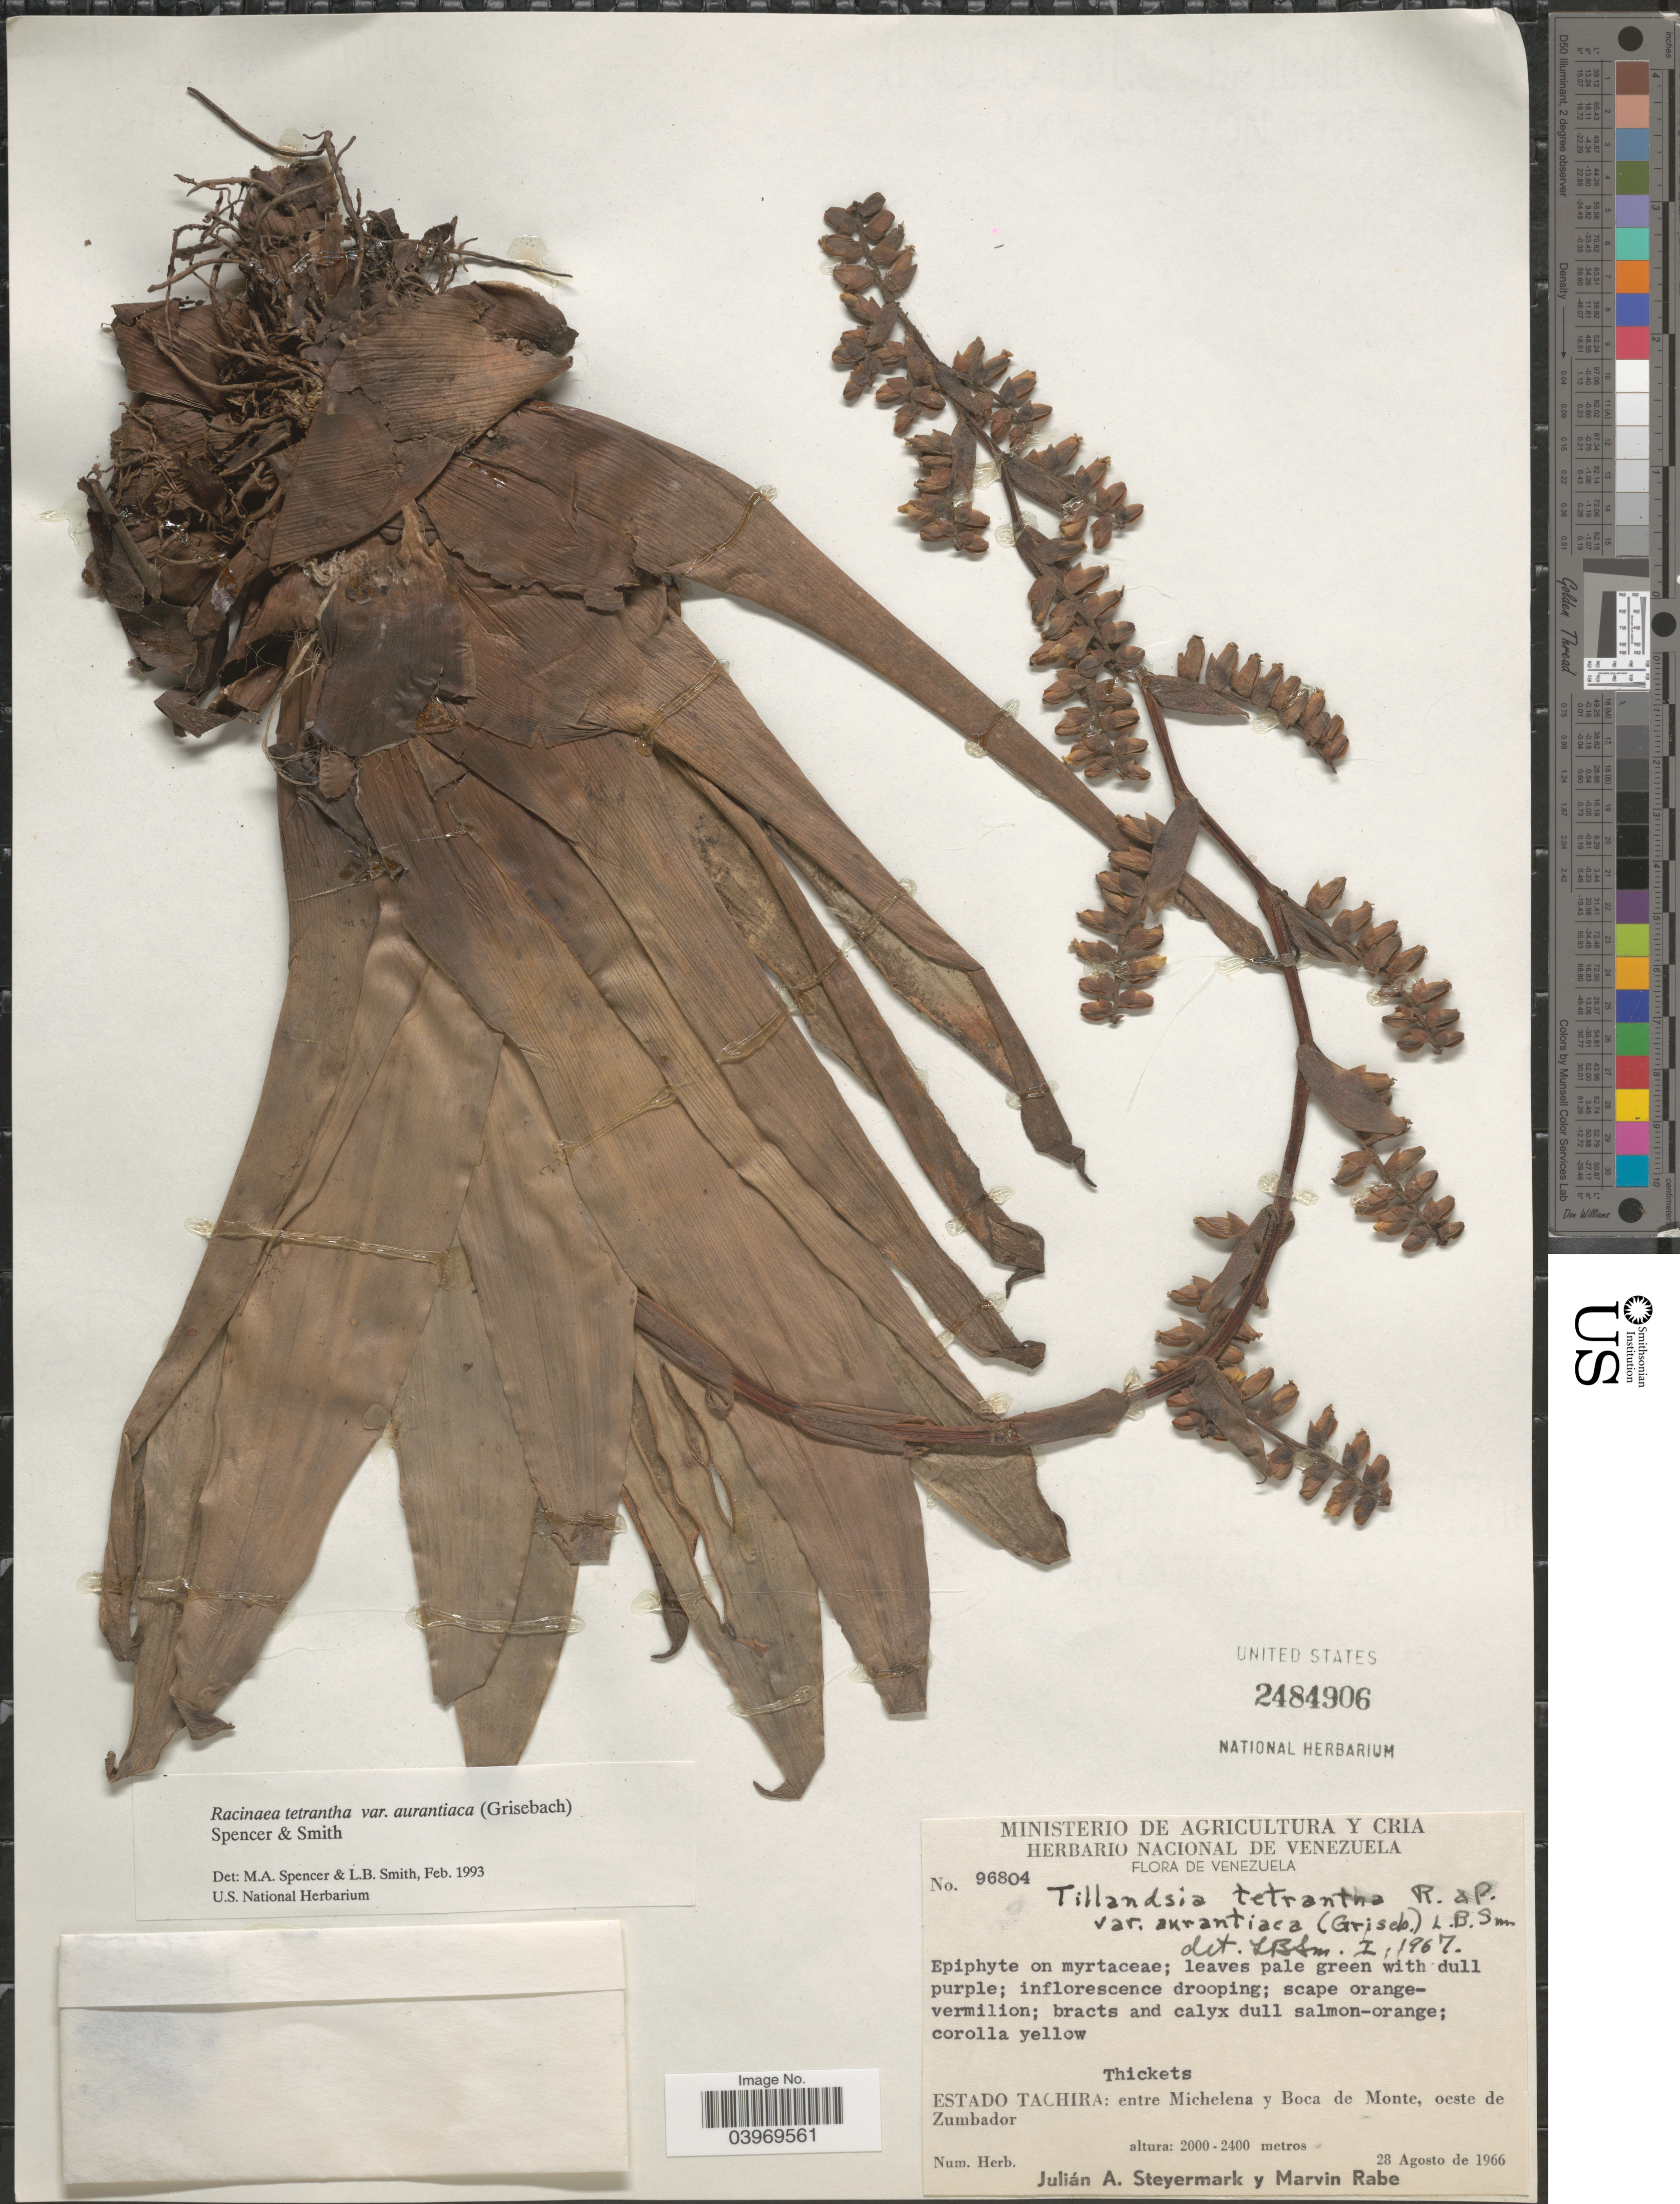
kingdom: Plantae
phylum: Tracheophyta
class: Liliopsida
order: Poales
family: Bromeliaceae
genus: Racinaea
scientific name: Racinaea tetrantha var. aurantiaca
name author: (Griseb.) M.A. Spencer & L.B. Sm.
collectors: J. Steyermark & M. Rabe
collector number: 96804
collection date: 1966-08-28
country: Venezuela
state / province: Tachira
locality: Entre Michelena y Boca de Monte, oeste de Zumbador.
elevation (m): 2000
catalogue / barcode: US 2484906